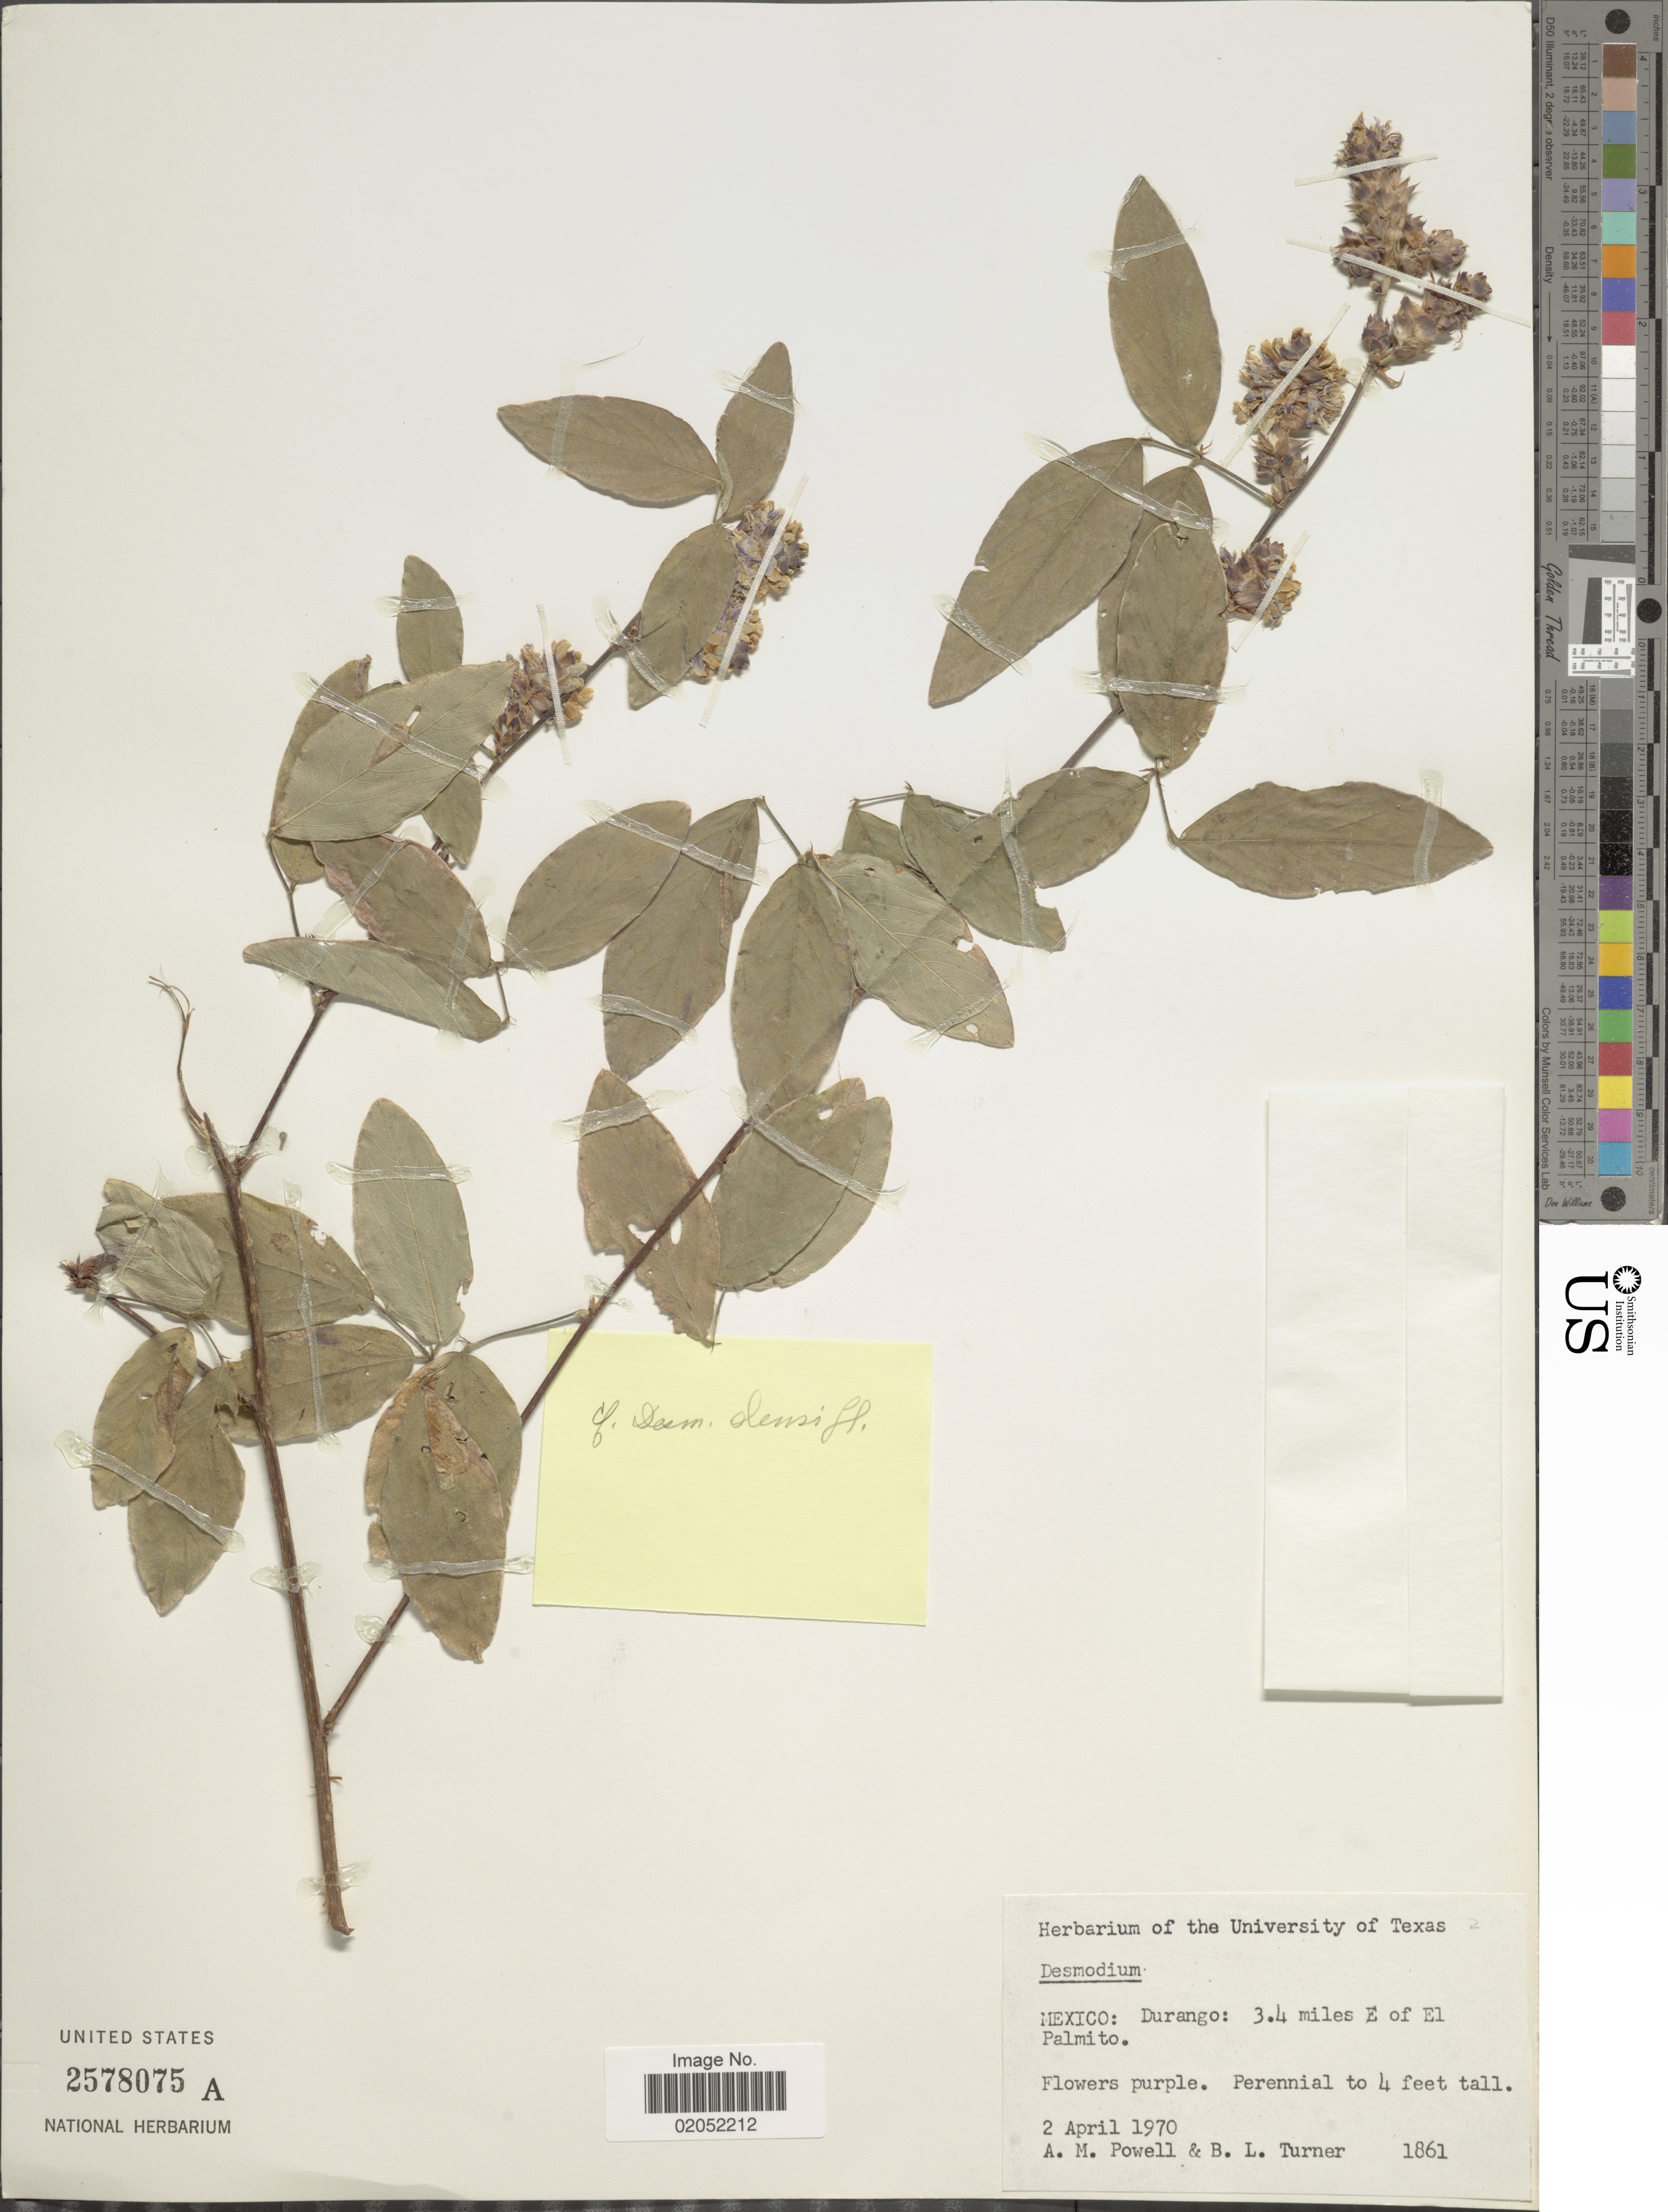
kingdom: Plantae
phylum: Tracheophyta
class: Magnoliopsida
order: Fabales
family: Fabaceae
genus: Desmodium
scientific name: Desmodium densiflorum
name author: Hemsl.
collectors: A. M. Powell & B. L. Turner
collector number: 1861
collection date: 1970-04-02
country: Mexico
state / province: Durango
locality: Mexico: Durango: 3.4 miles E of El Palmito.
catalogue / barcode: US 2578075A